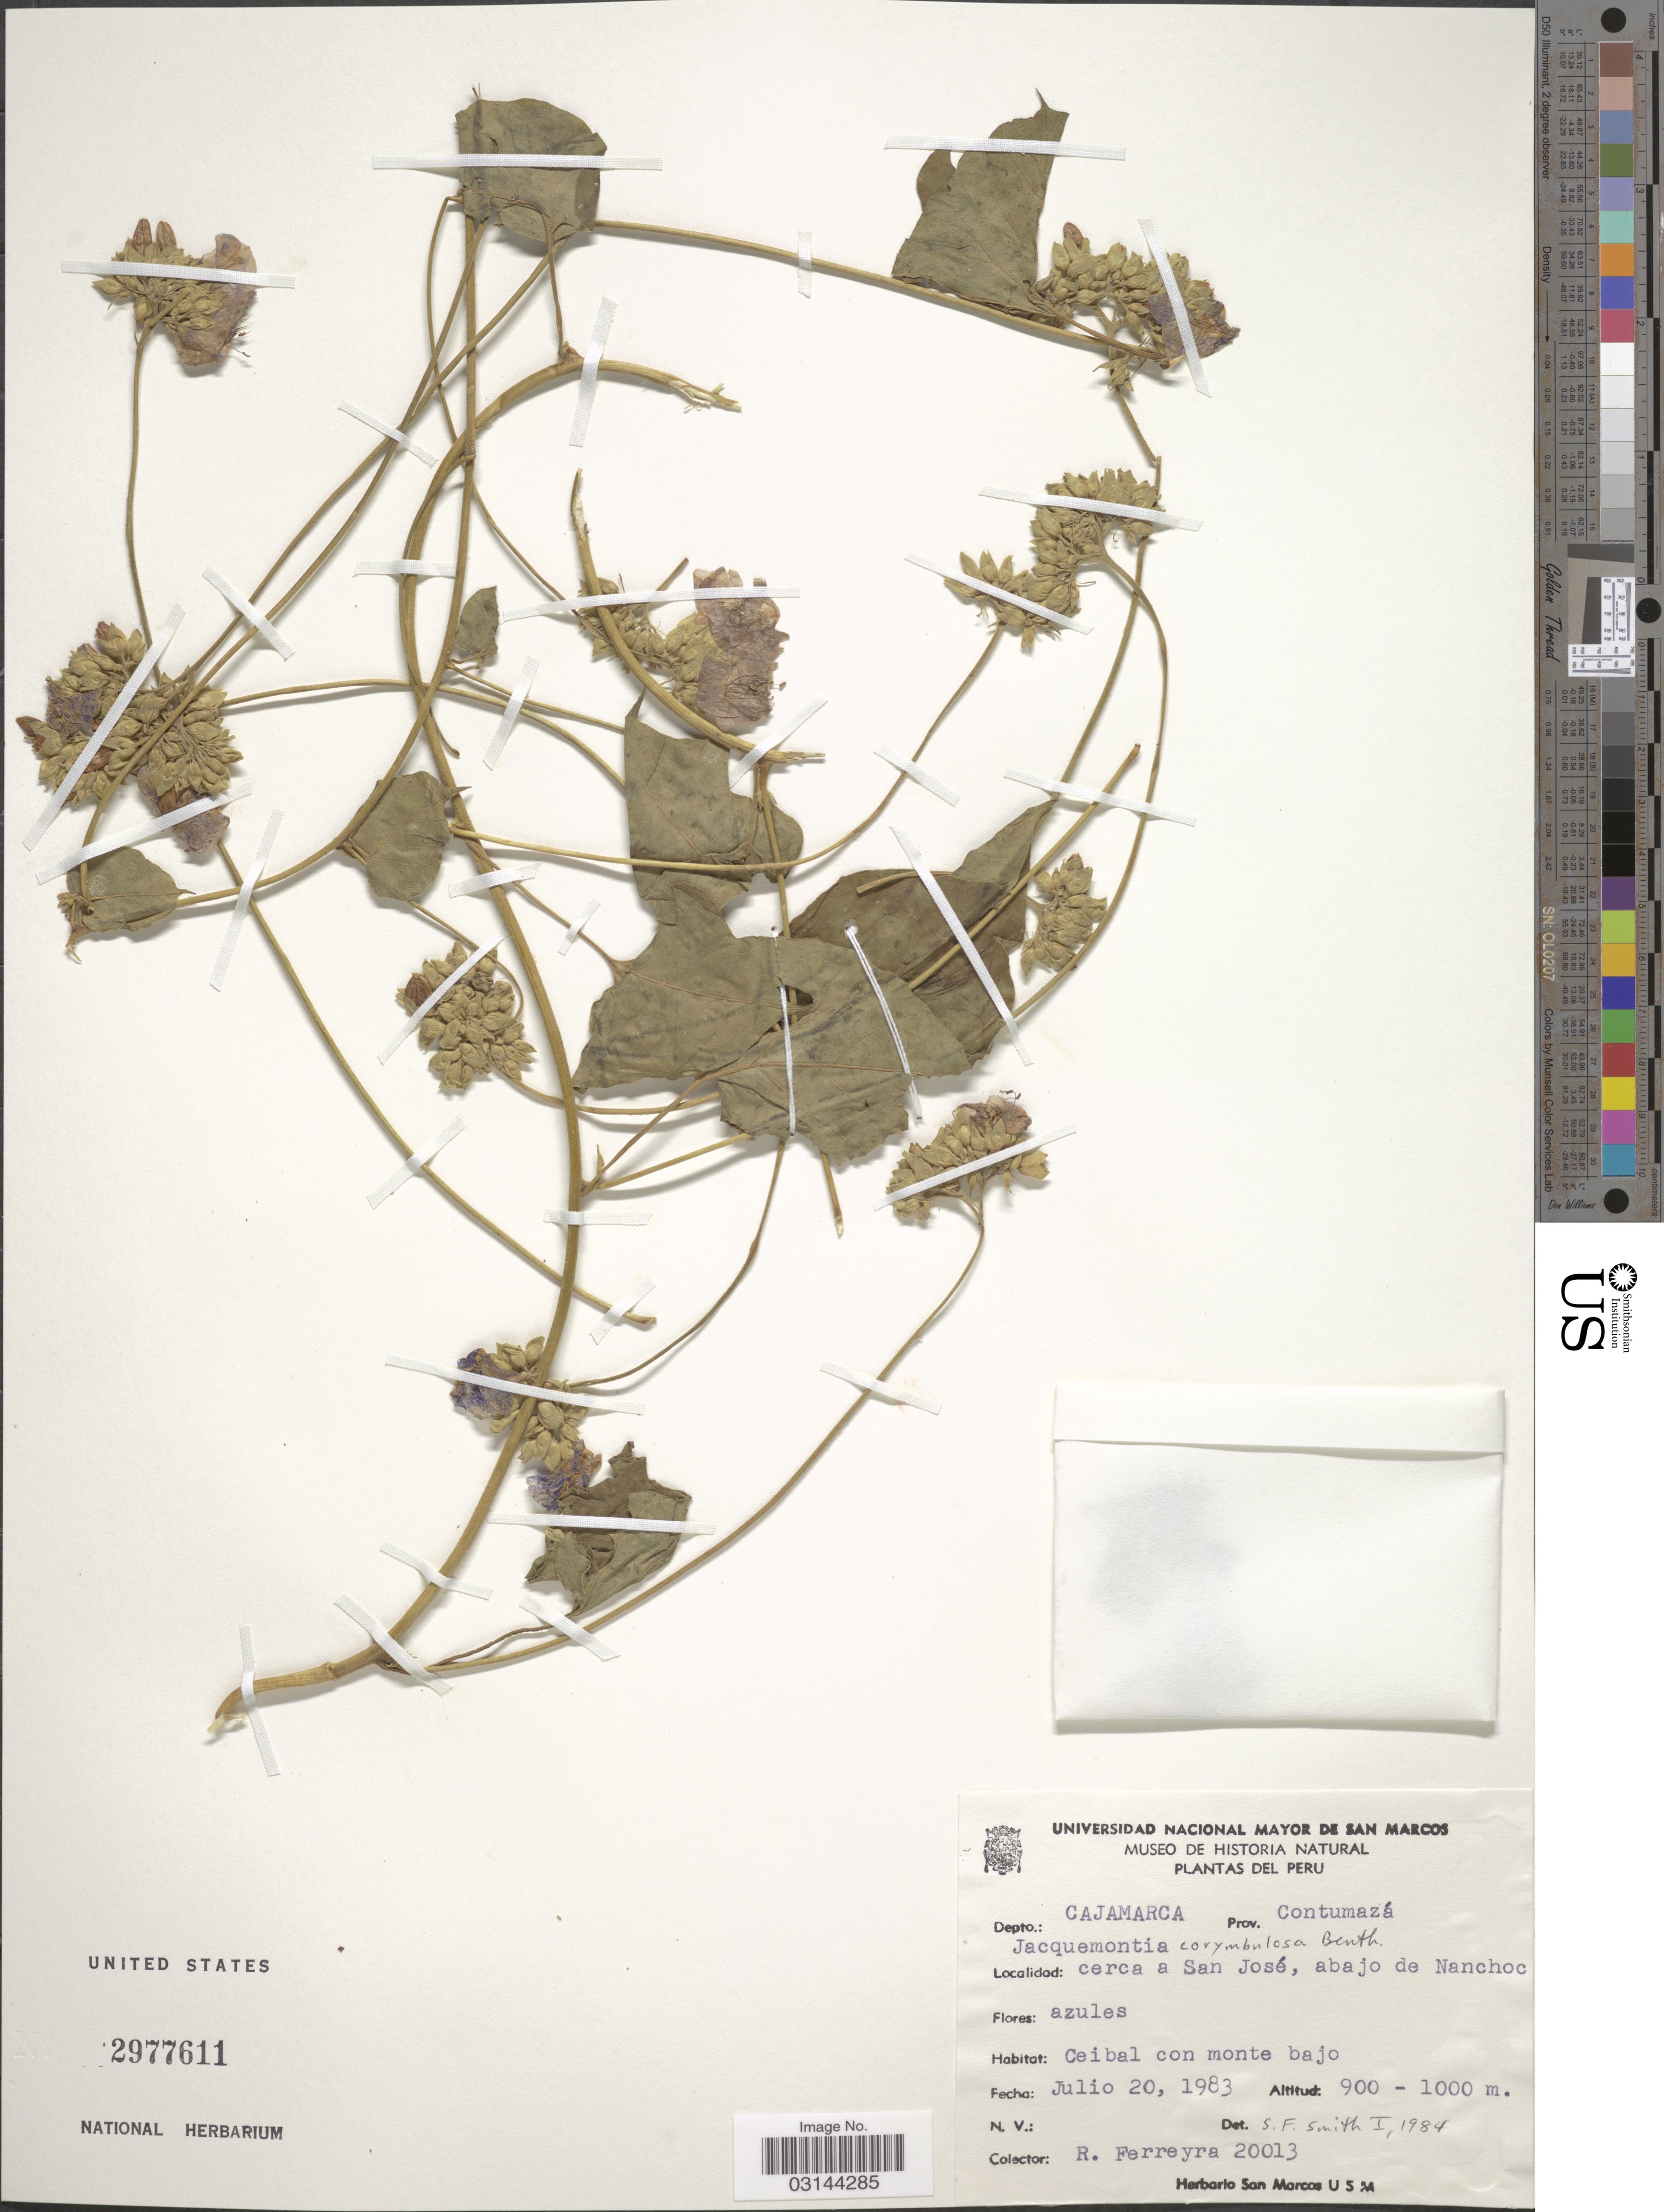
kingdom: Plantae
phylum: Tracheophyta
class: Magnoliopsida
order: Solanales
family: Convolvulaceae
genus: Jacquemontia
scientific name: Jacquemontia corymbulosa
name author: Benth.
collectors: R. A. Ferreyra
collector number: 20013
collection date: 1983-07-20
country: Peru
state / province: Cajamarca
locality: Depto. Cajamarca, Prov. Contumazá, Jacquemontia [unsure placement], cerca a San José, abajo de Nanchoc. Ceibal con monte bajo.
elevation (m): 900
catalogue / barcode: US 2977611